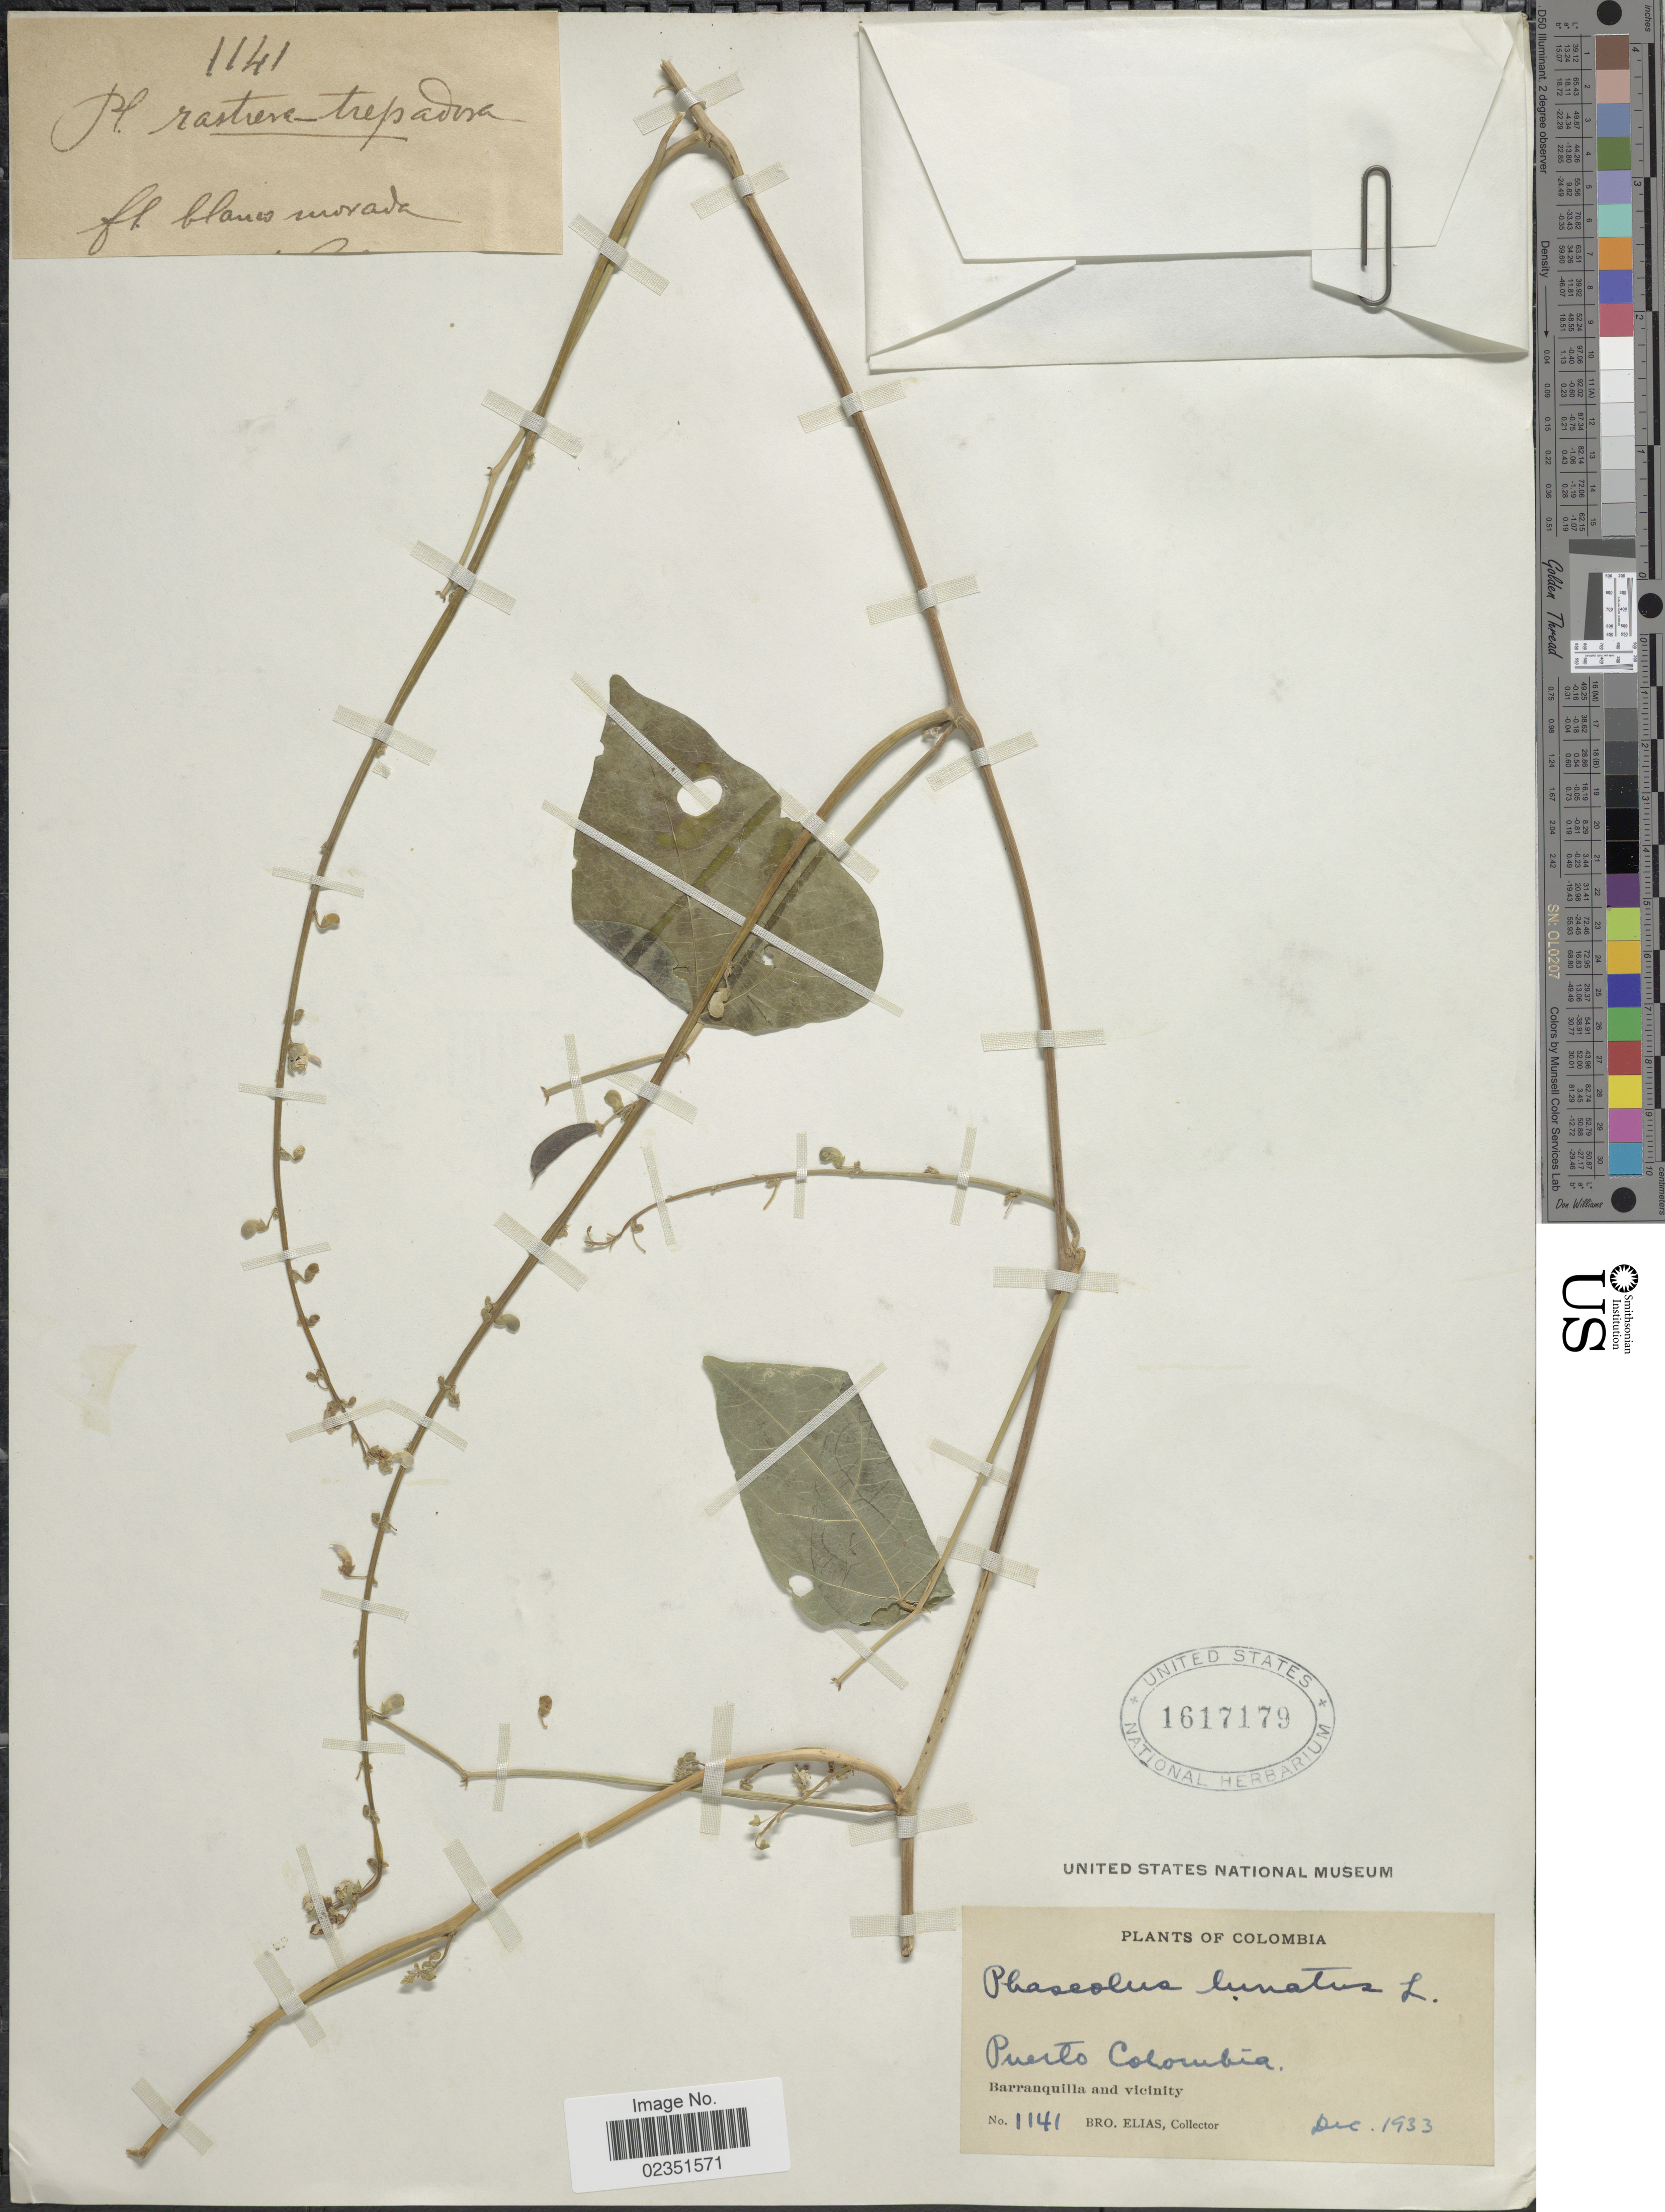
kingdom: Plantae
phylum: Tracheophyta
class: Magnoliopsida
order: Fabales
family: Fabaceae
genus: Phaseolus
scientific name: Phaseolus lunatus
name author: L.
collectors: Bro. Elias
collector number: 1141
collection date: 1933-12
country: Colombia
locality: Puerto Colombia, Barranquilla and vicinity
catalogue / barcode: US 1617179